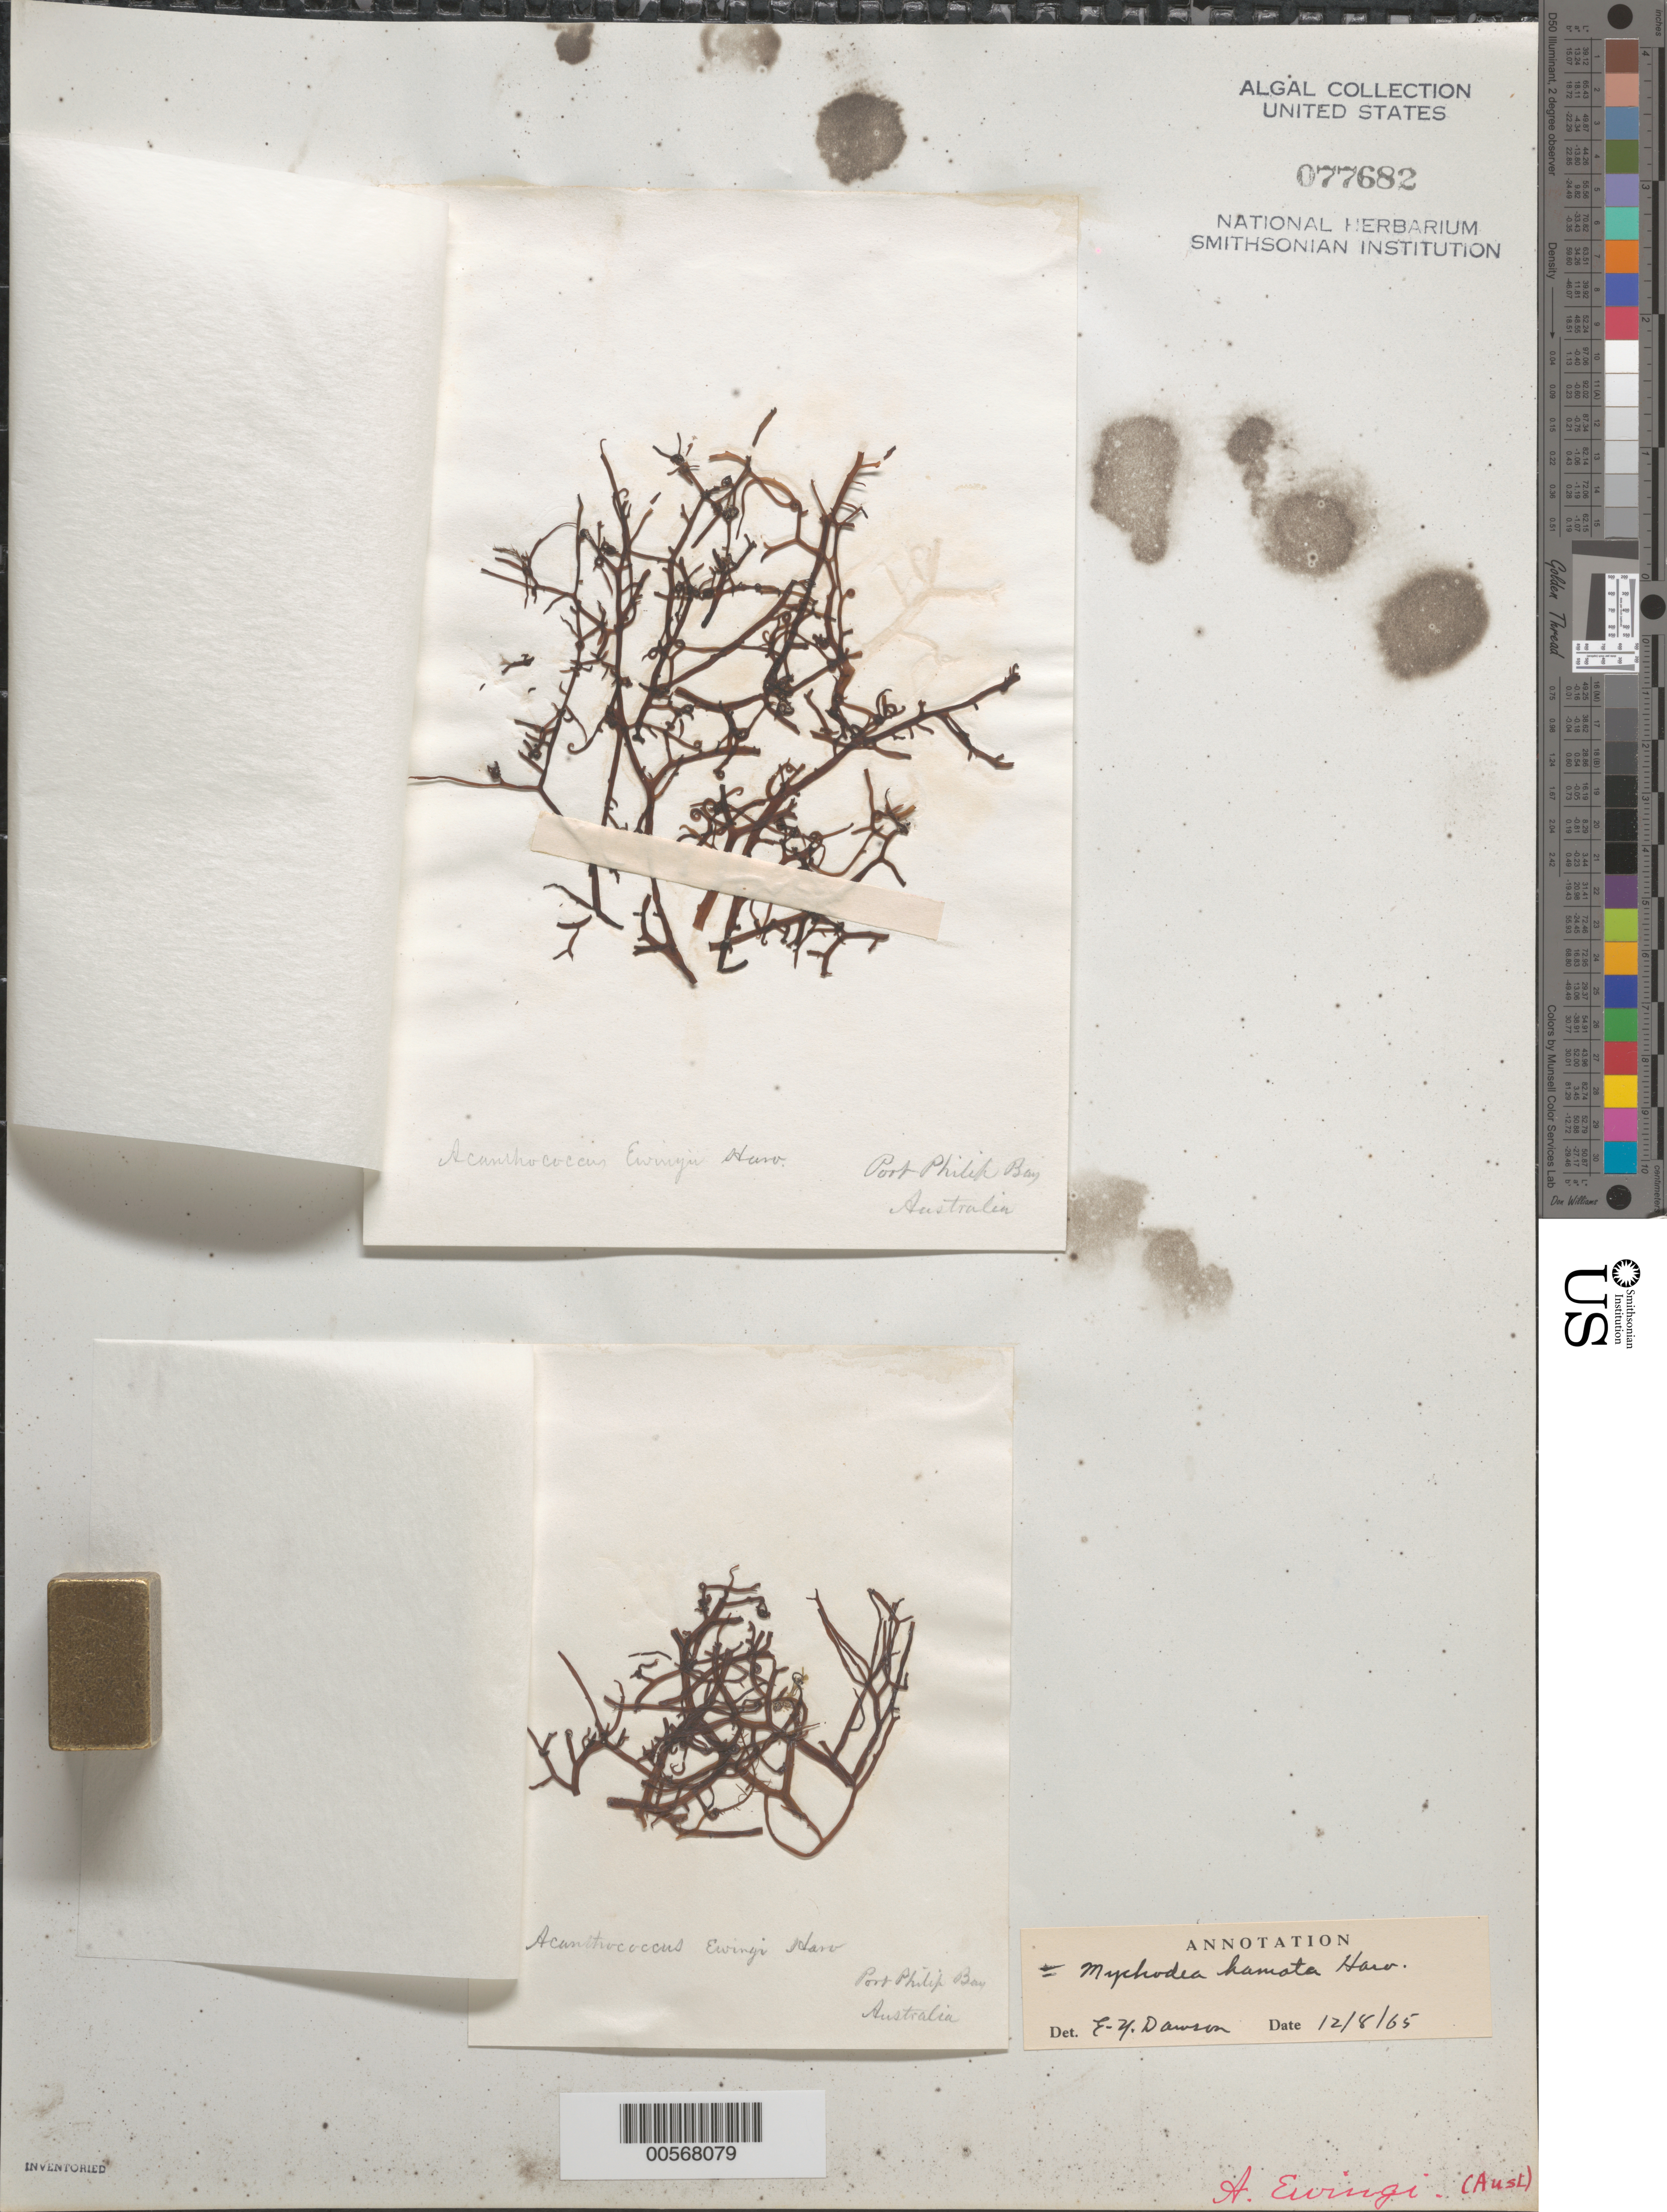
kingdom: Plantae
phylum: Rhodophyta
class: Florideophyceae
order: Gigartinales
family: Mychodeaceae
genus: Mychodea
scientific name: Mychodea hamata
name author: Harv. in Hook. f.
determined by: Dawson, E. Y.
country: Australia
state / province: Victoria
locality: Port Phillip Bay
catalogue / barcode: US 77682